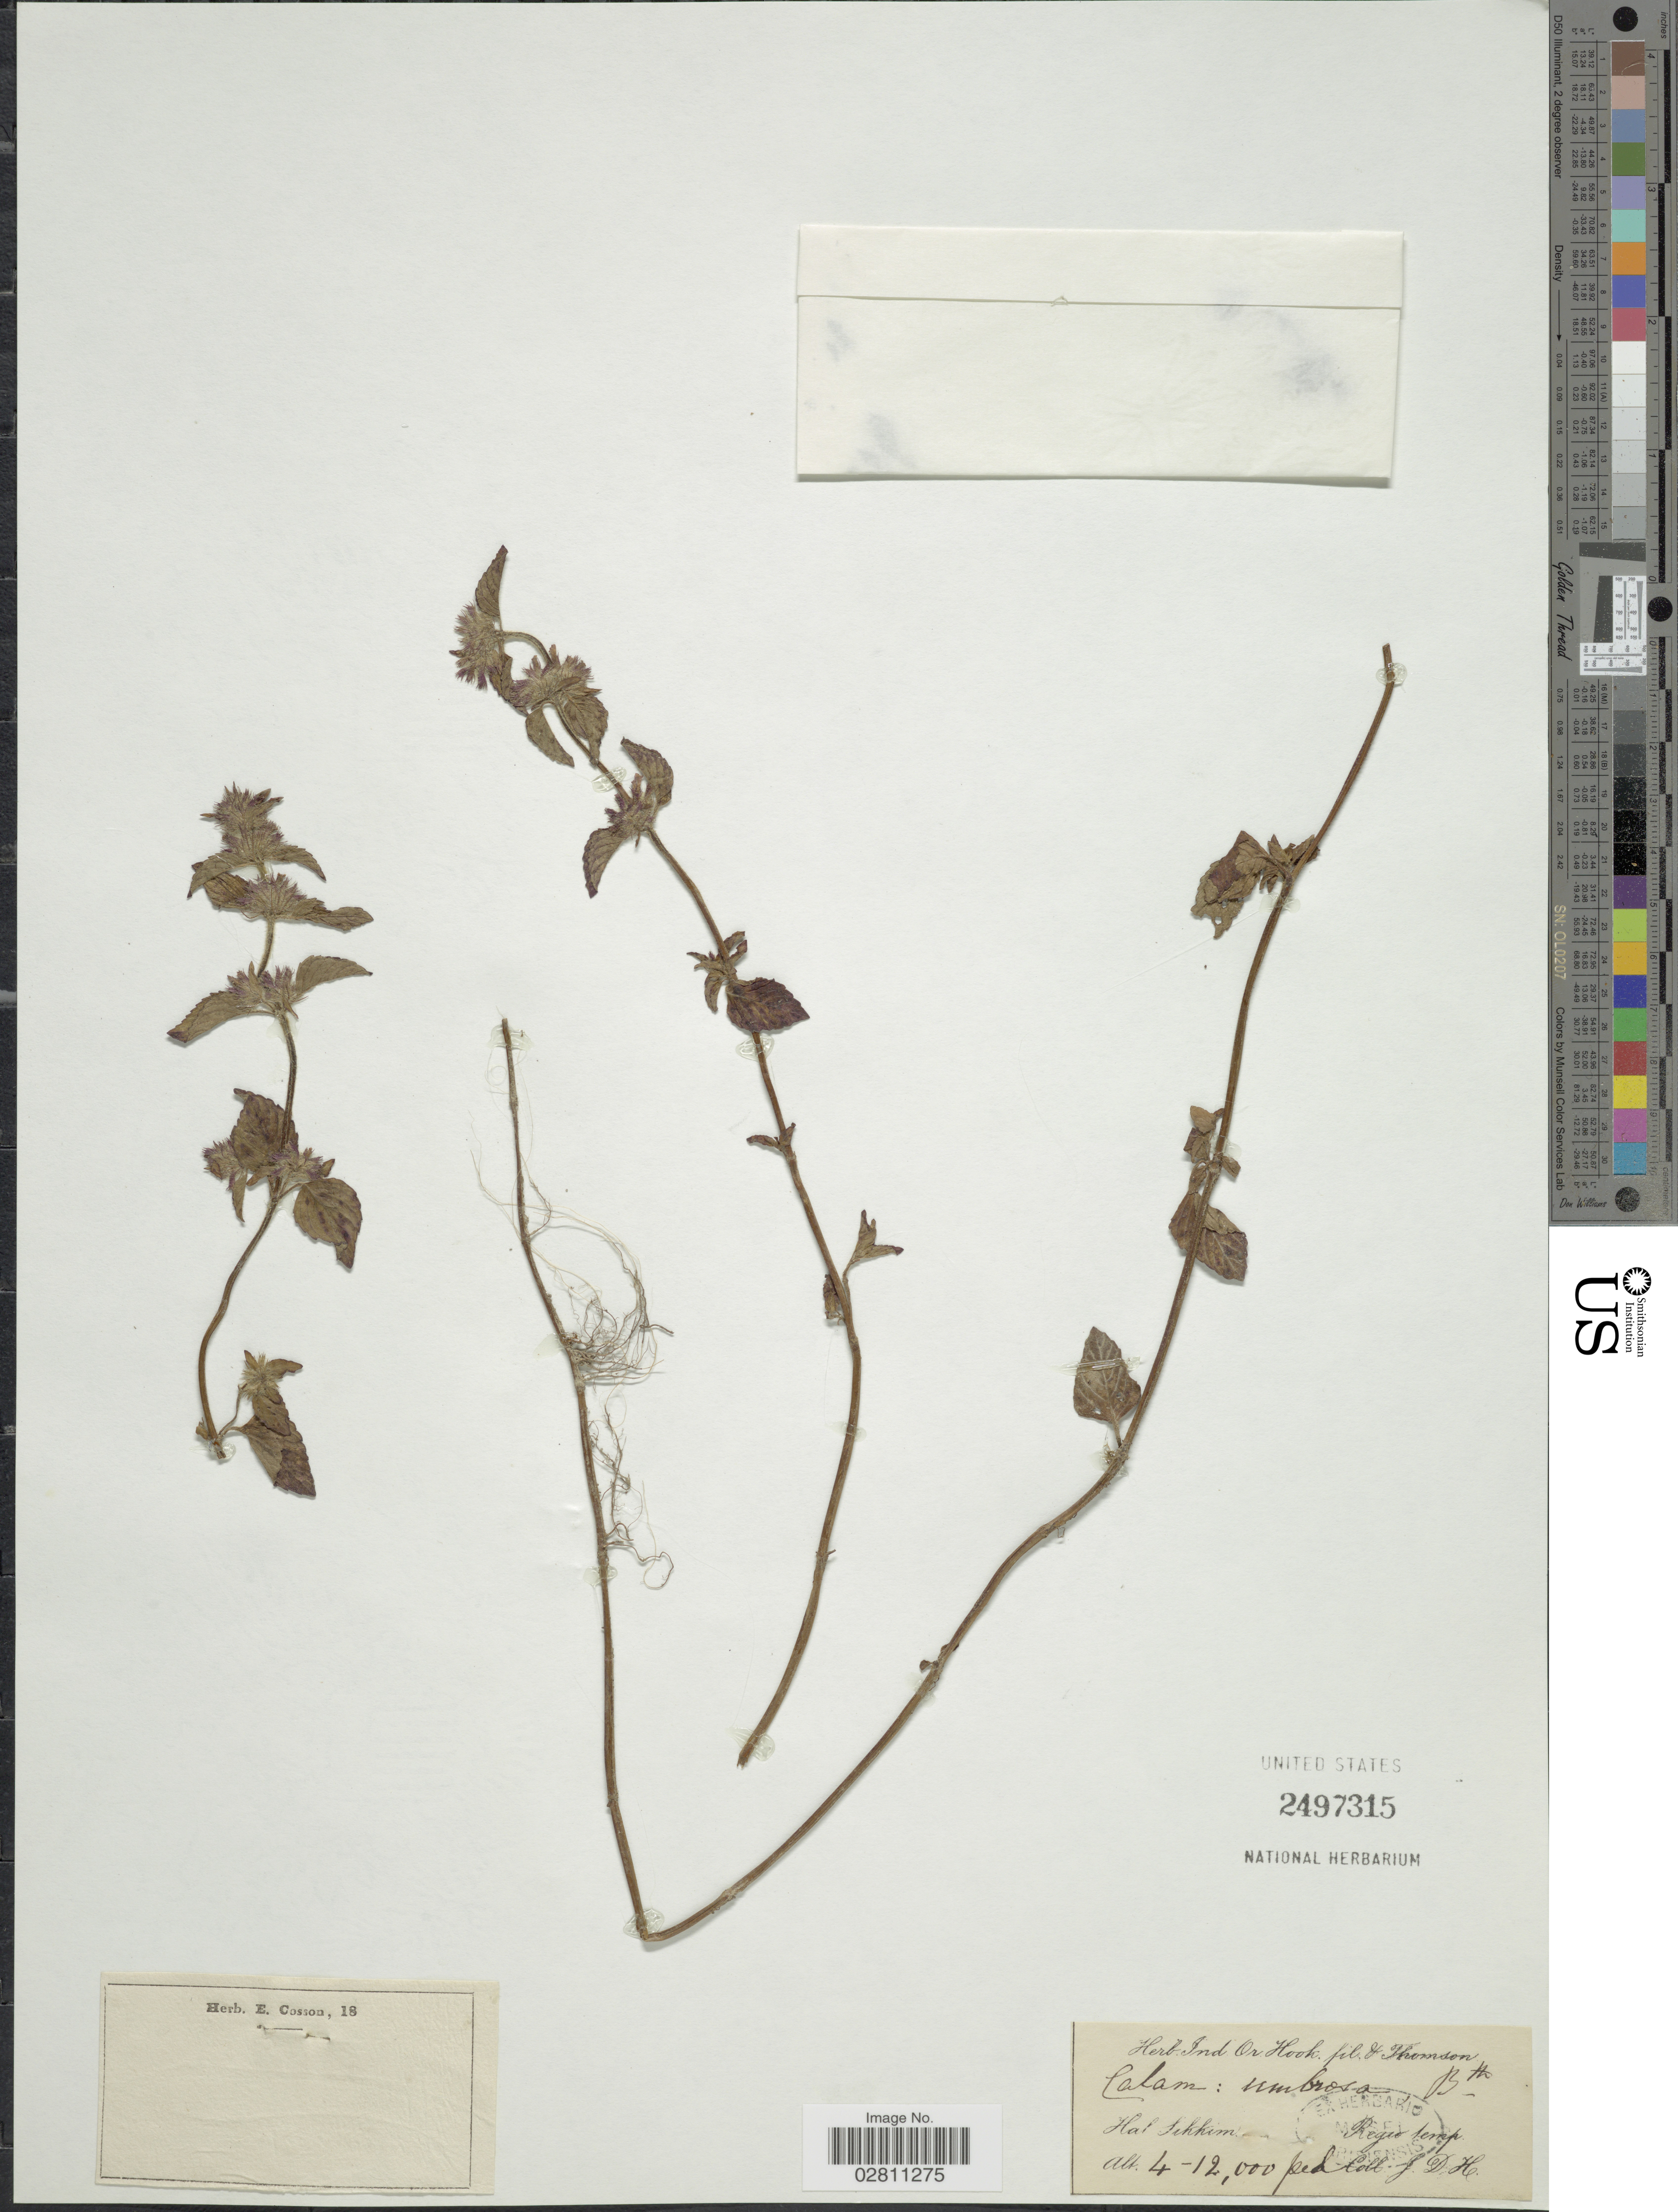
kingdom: Plantae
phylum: Tracheophyta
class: Magnoliopsida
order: Lamiales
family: Lamiaceae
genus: Clinopodium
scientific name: Clinopodium umbrosum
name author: (M. Bieb.) C. Koch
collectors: J. D. Hooker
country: India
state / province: Sikkim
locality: Regio temp.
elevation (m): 1219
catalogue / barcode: US 2497315